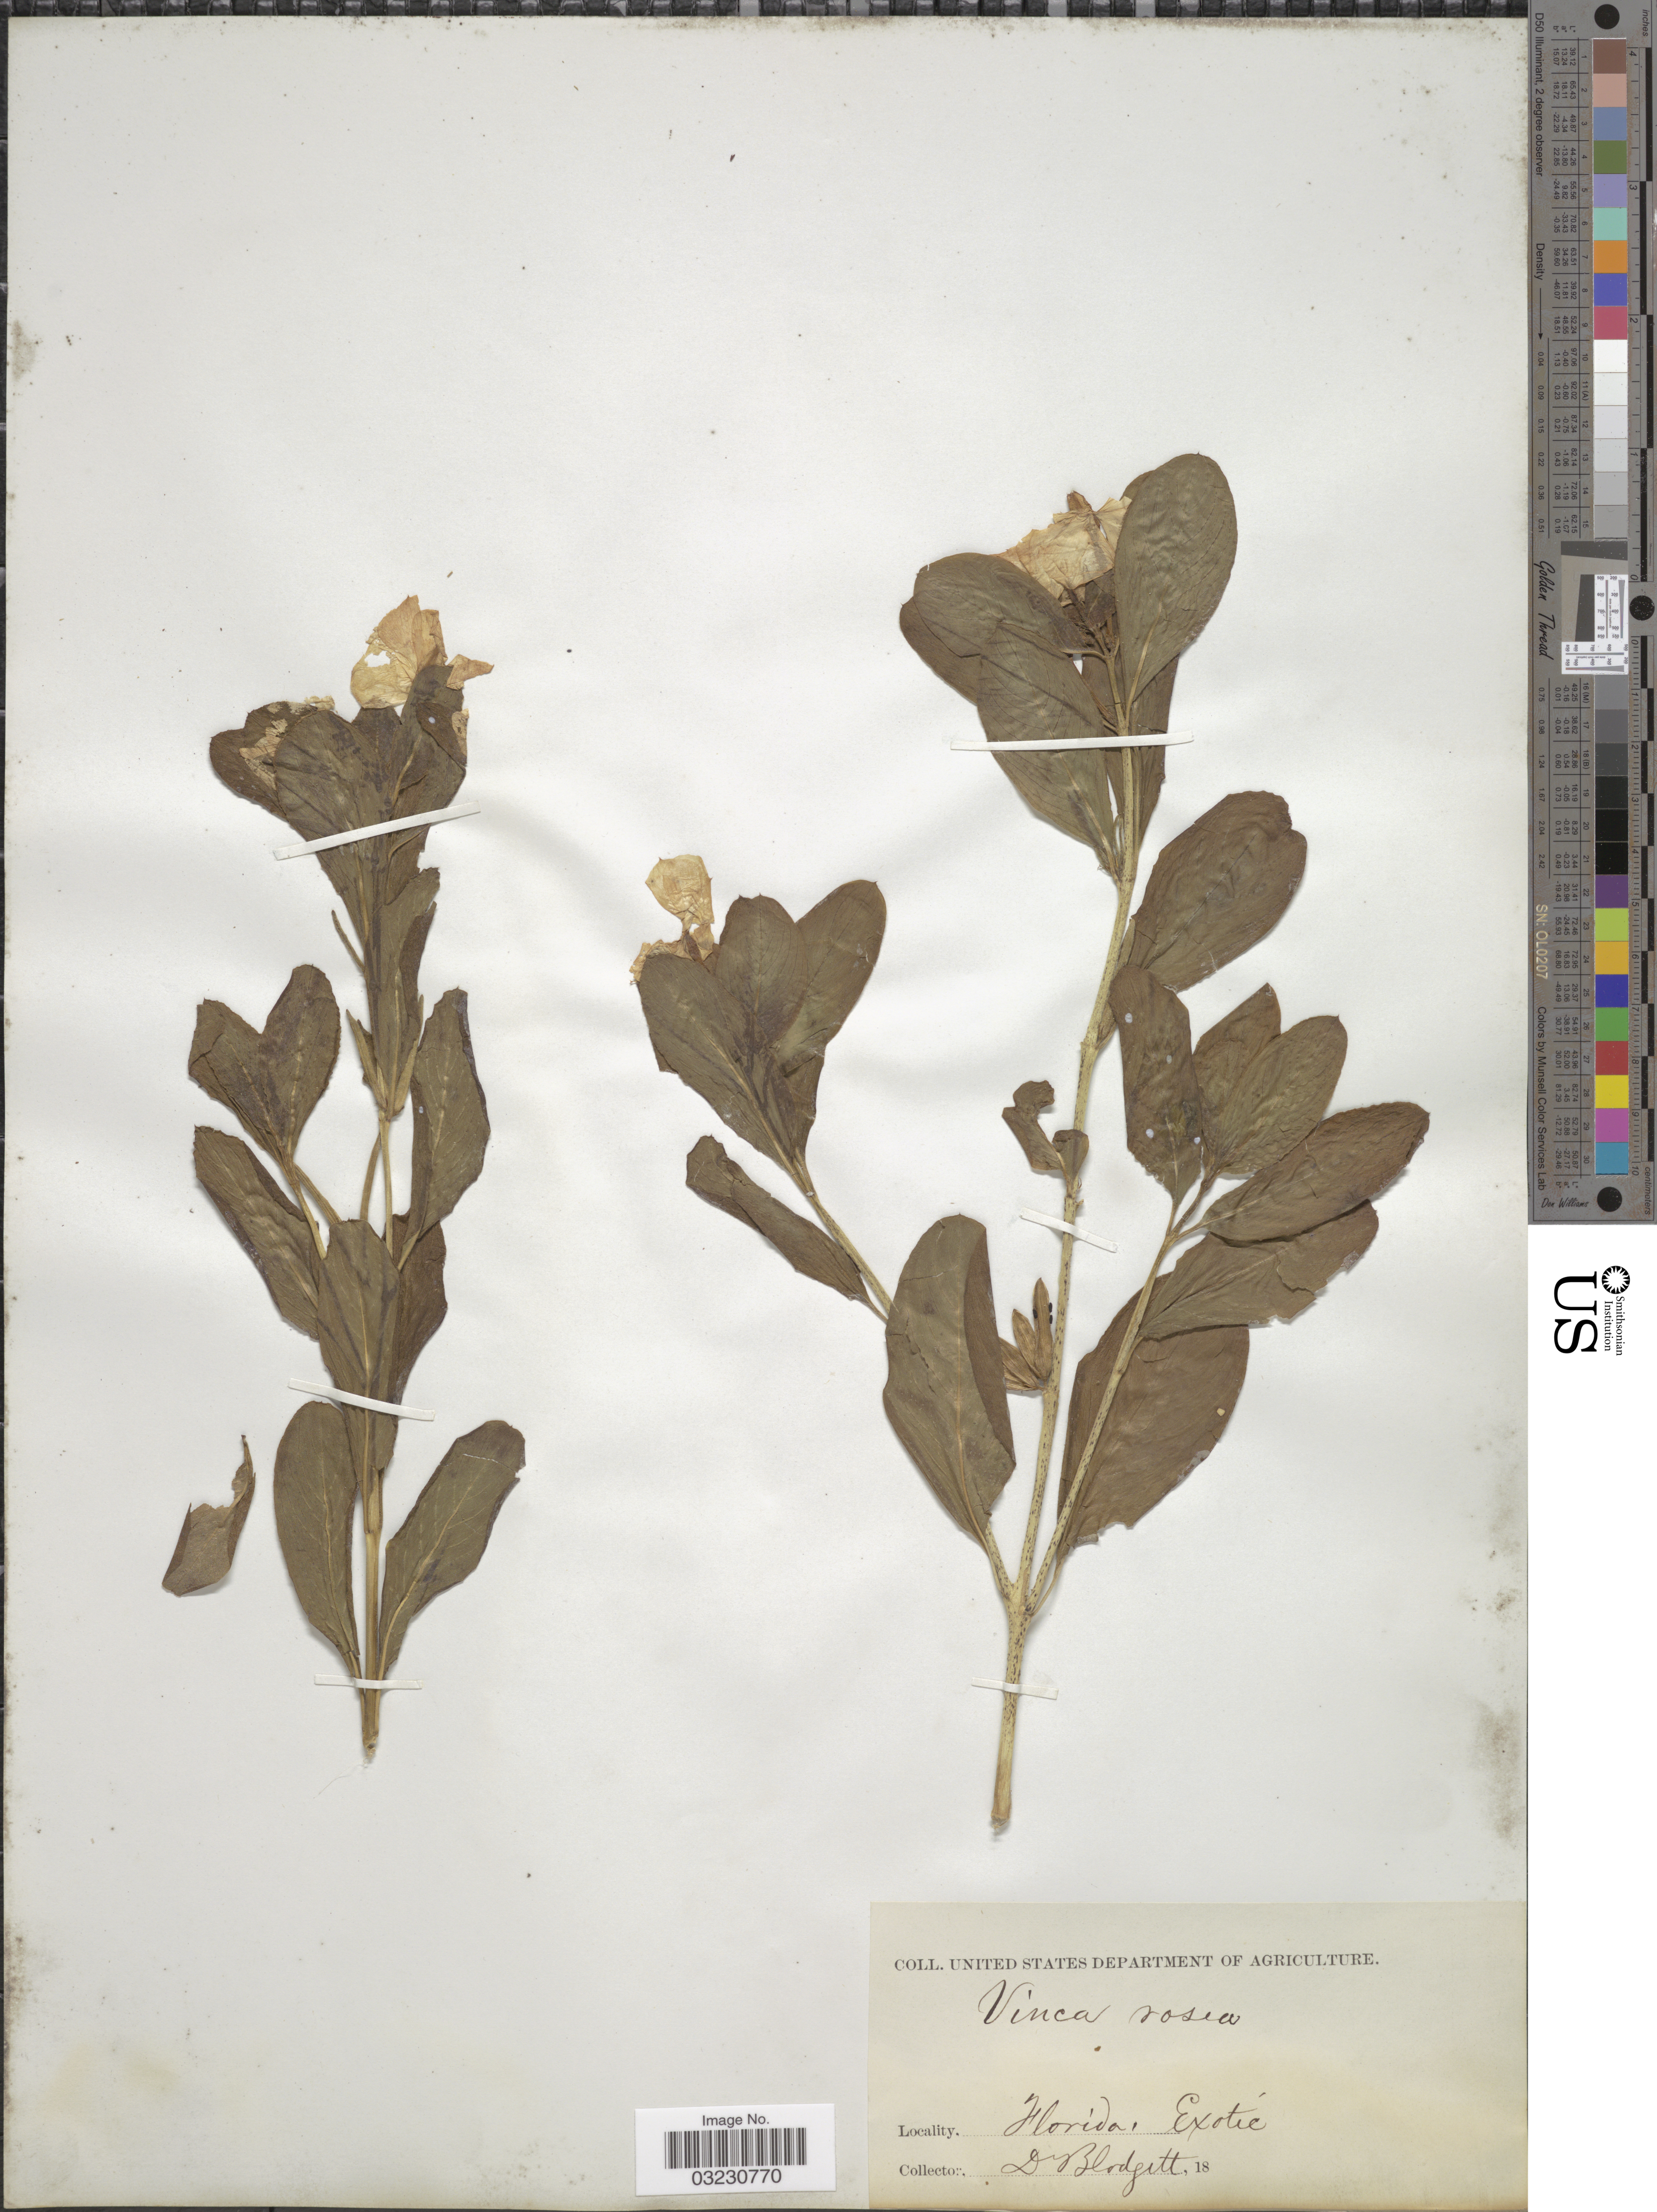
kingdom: Plantae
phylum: Tracheophyta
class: Magnoliopsida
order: Gentianales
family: Apocynaceae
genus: Catharanthus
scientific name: Catharanthus roseus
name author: (L.) G. Don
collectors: -. Blodgett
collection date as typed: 18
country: United States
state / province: Florida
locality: Exotic.